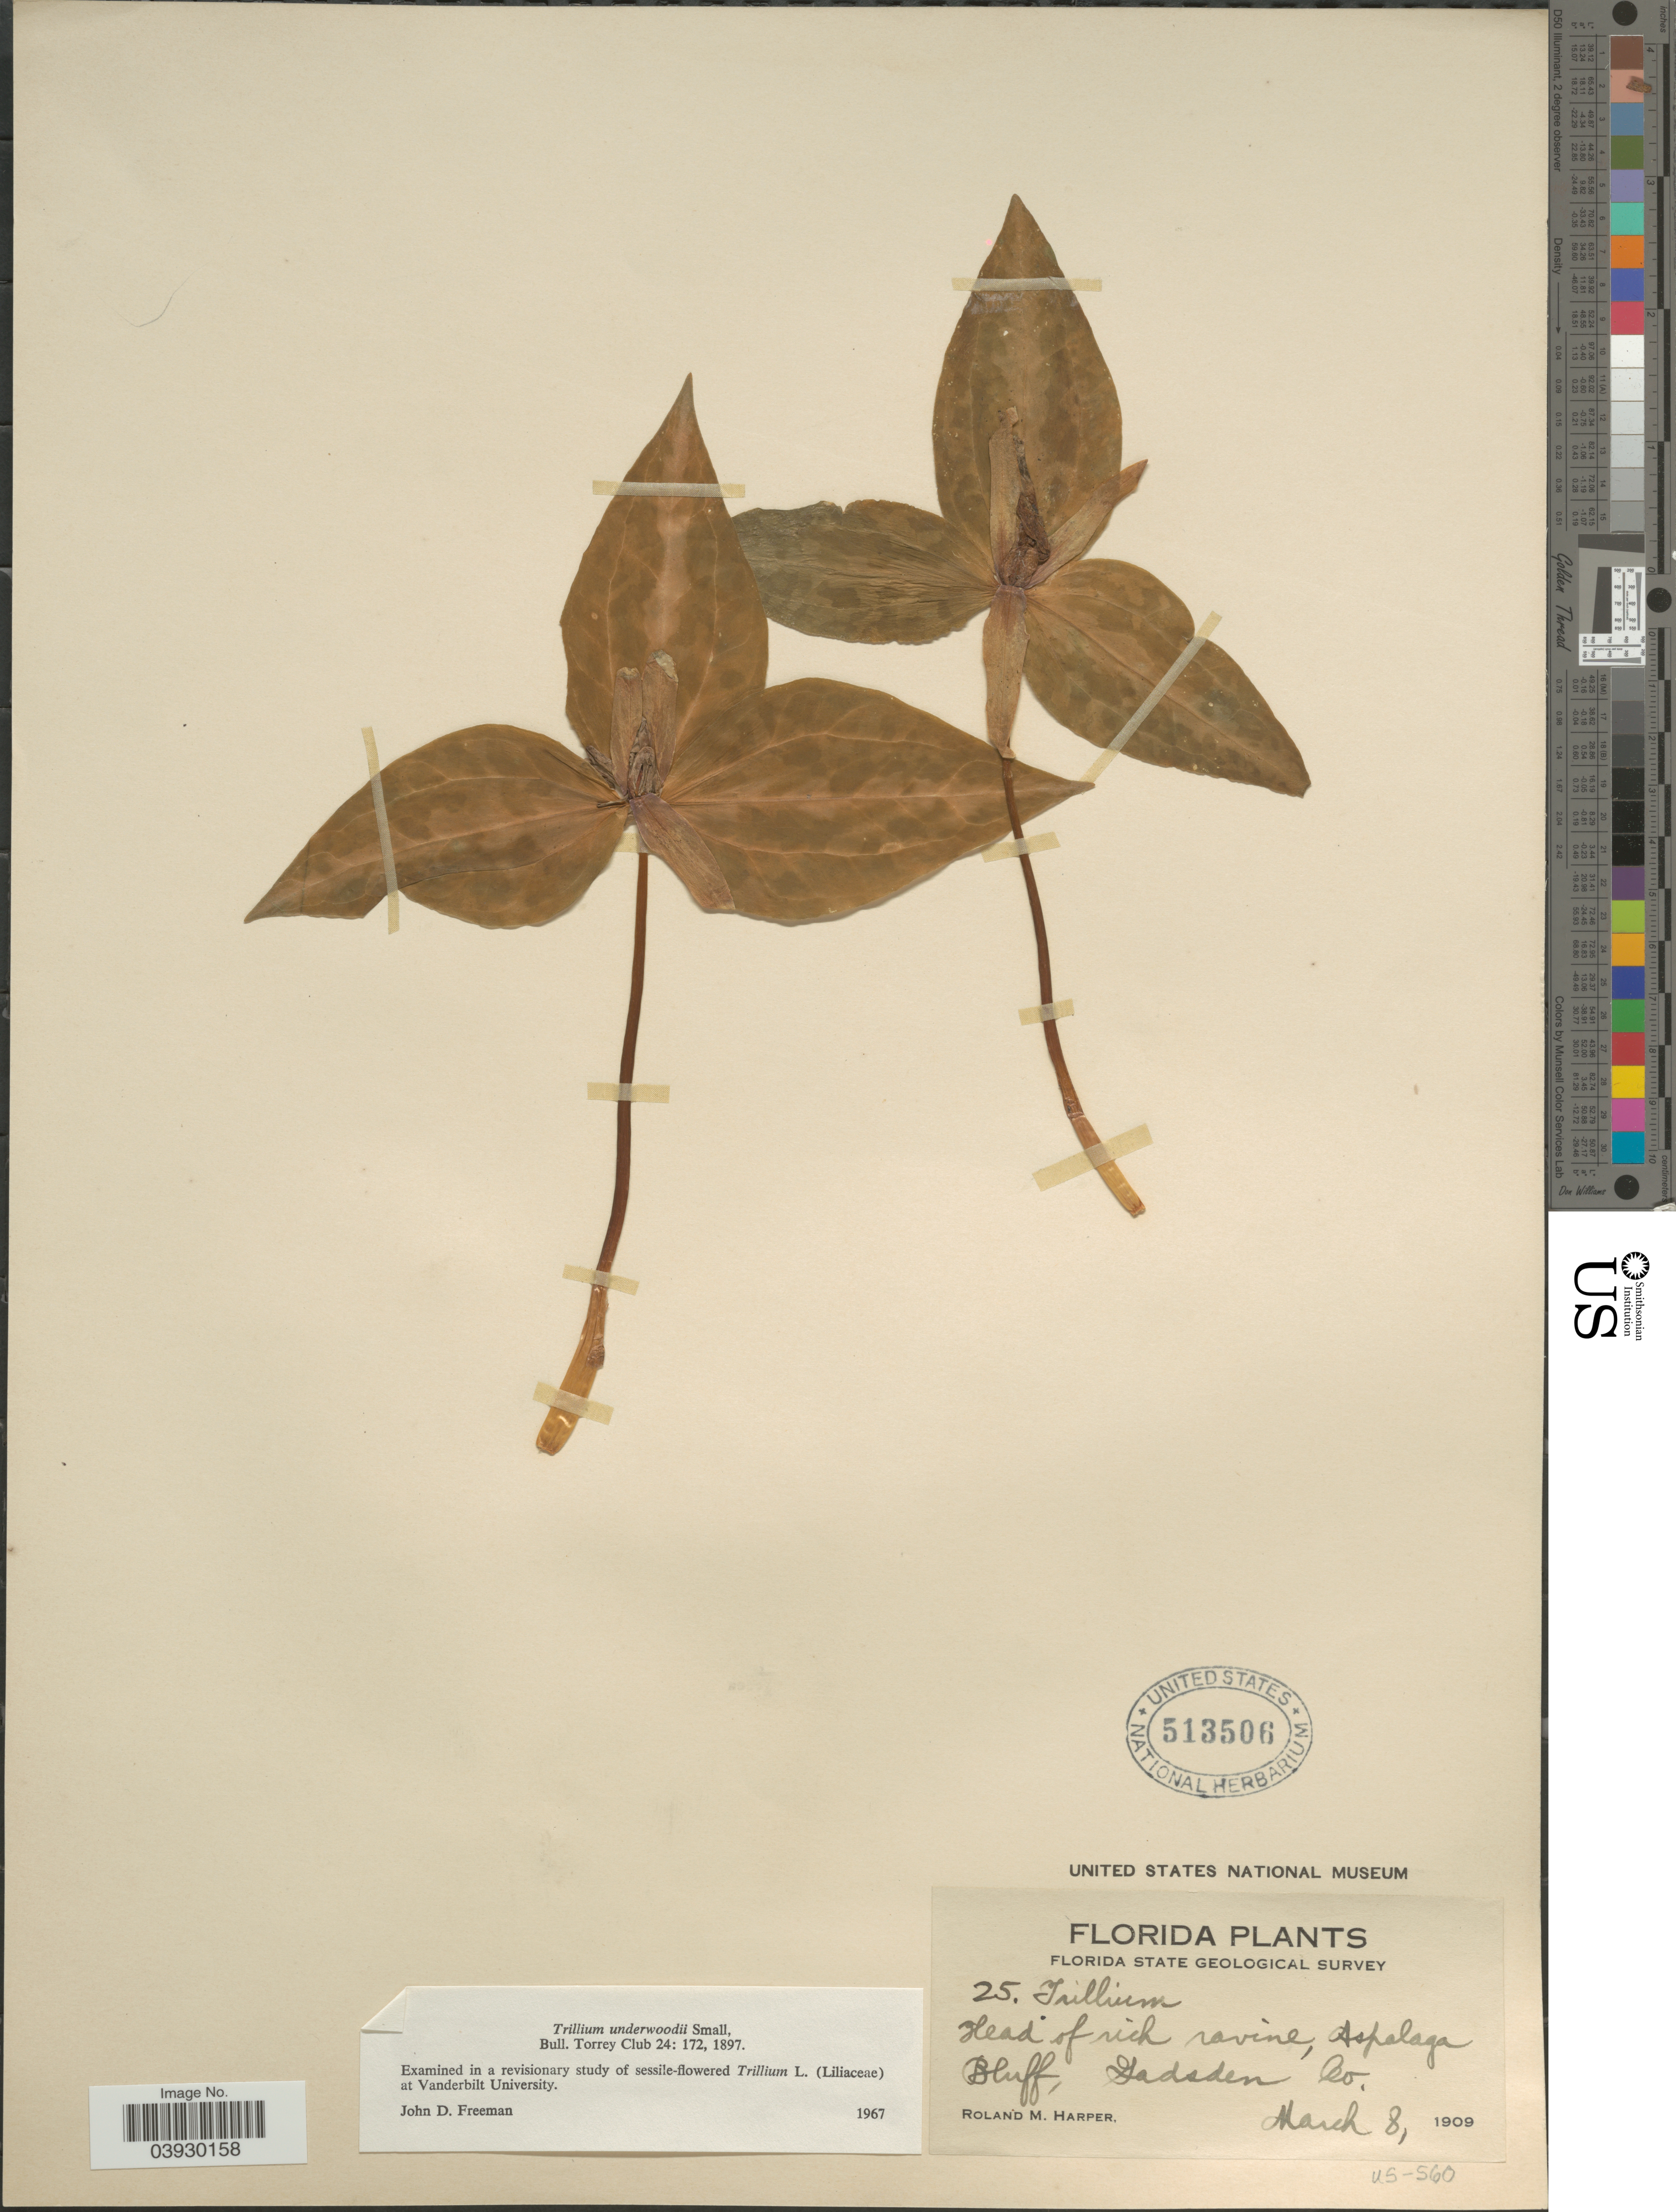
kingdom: Plantae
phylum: Tracheophyta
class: Liliopsida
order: Liliales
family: Melanthiaceae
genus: Trillium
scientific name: Trillium underwoodii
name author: Small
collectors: R. M. Harper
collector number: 25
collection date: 1909-03-08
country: United States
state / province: Florida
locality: Head of rich ravine, Aspalaga Bluff, Gadsden Co.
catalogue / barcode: US 513506